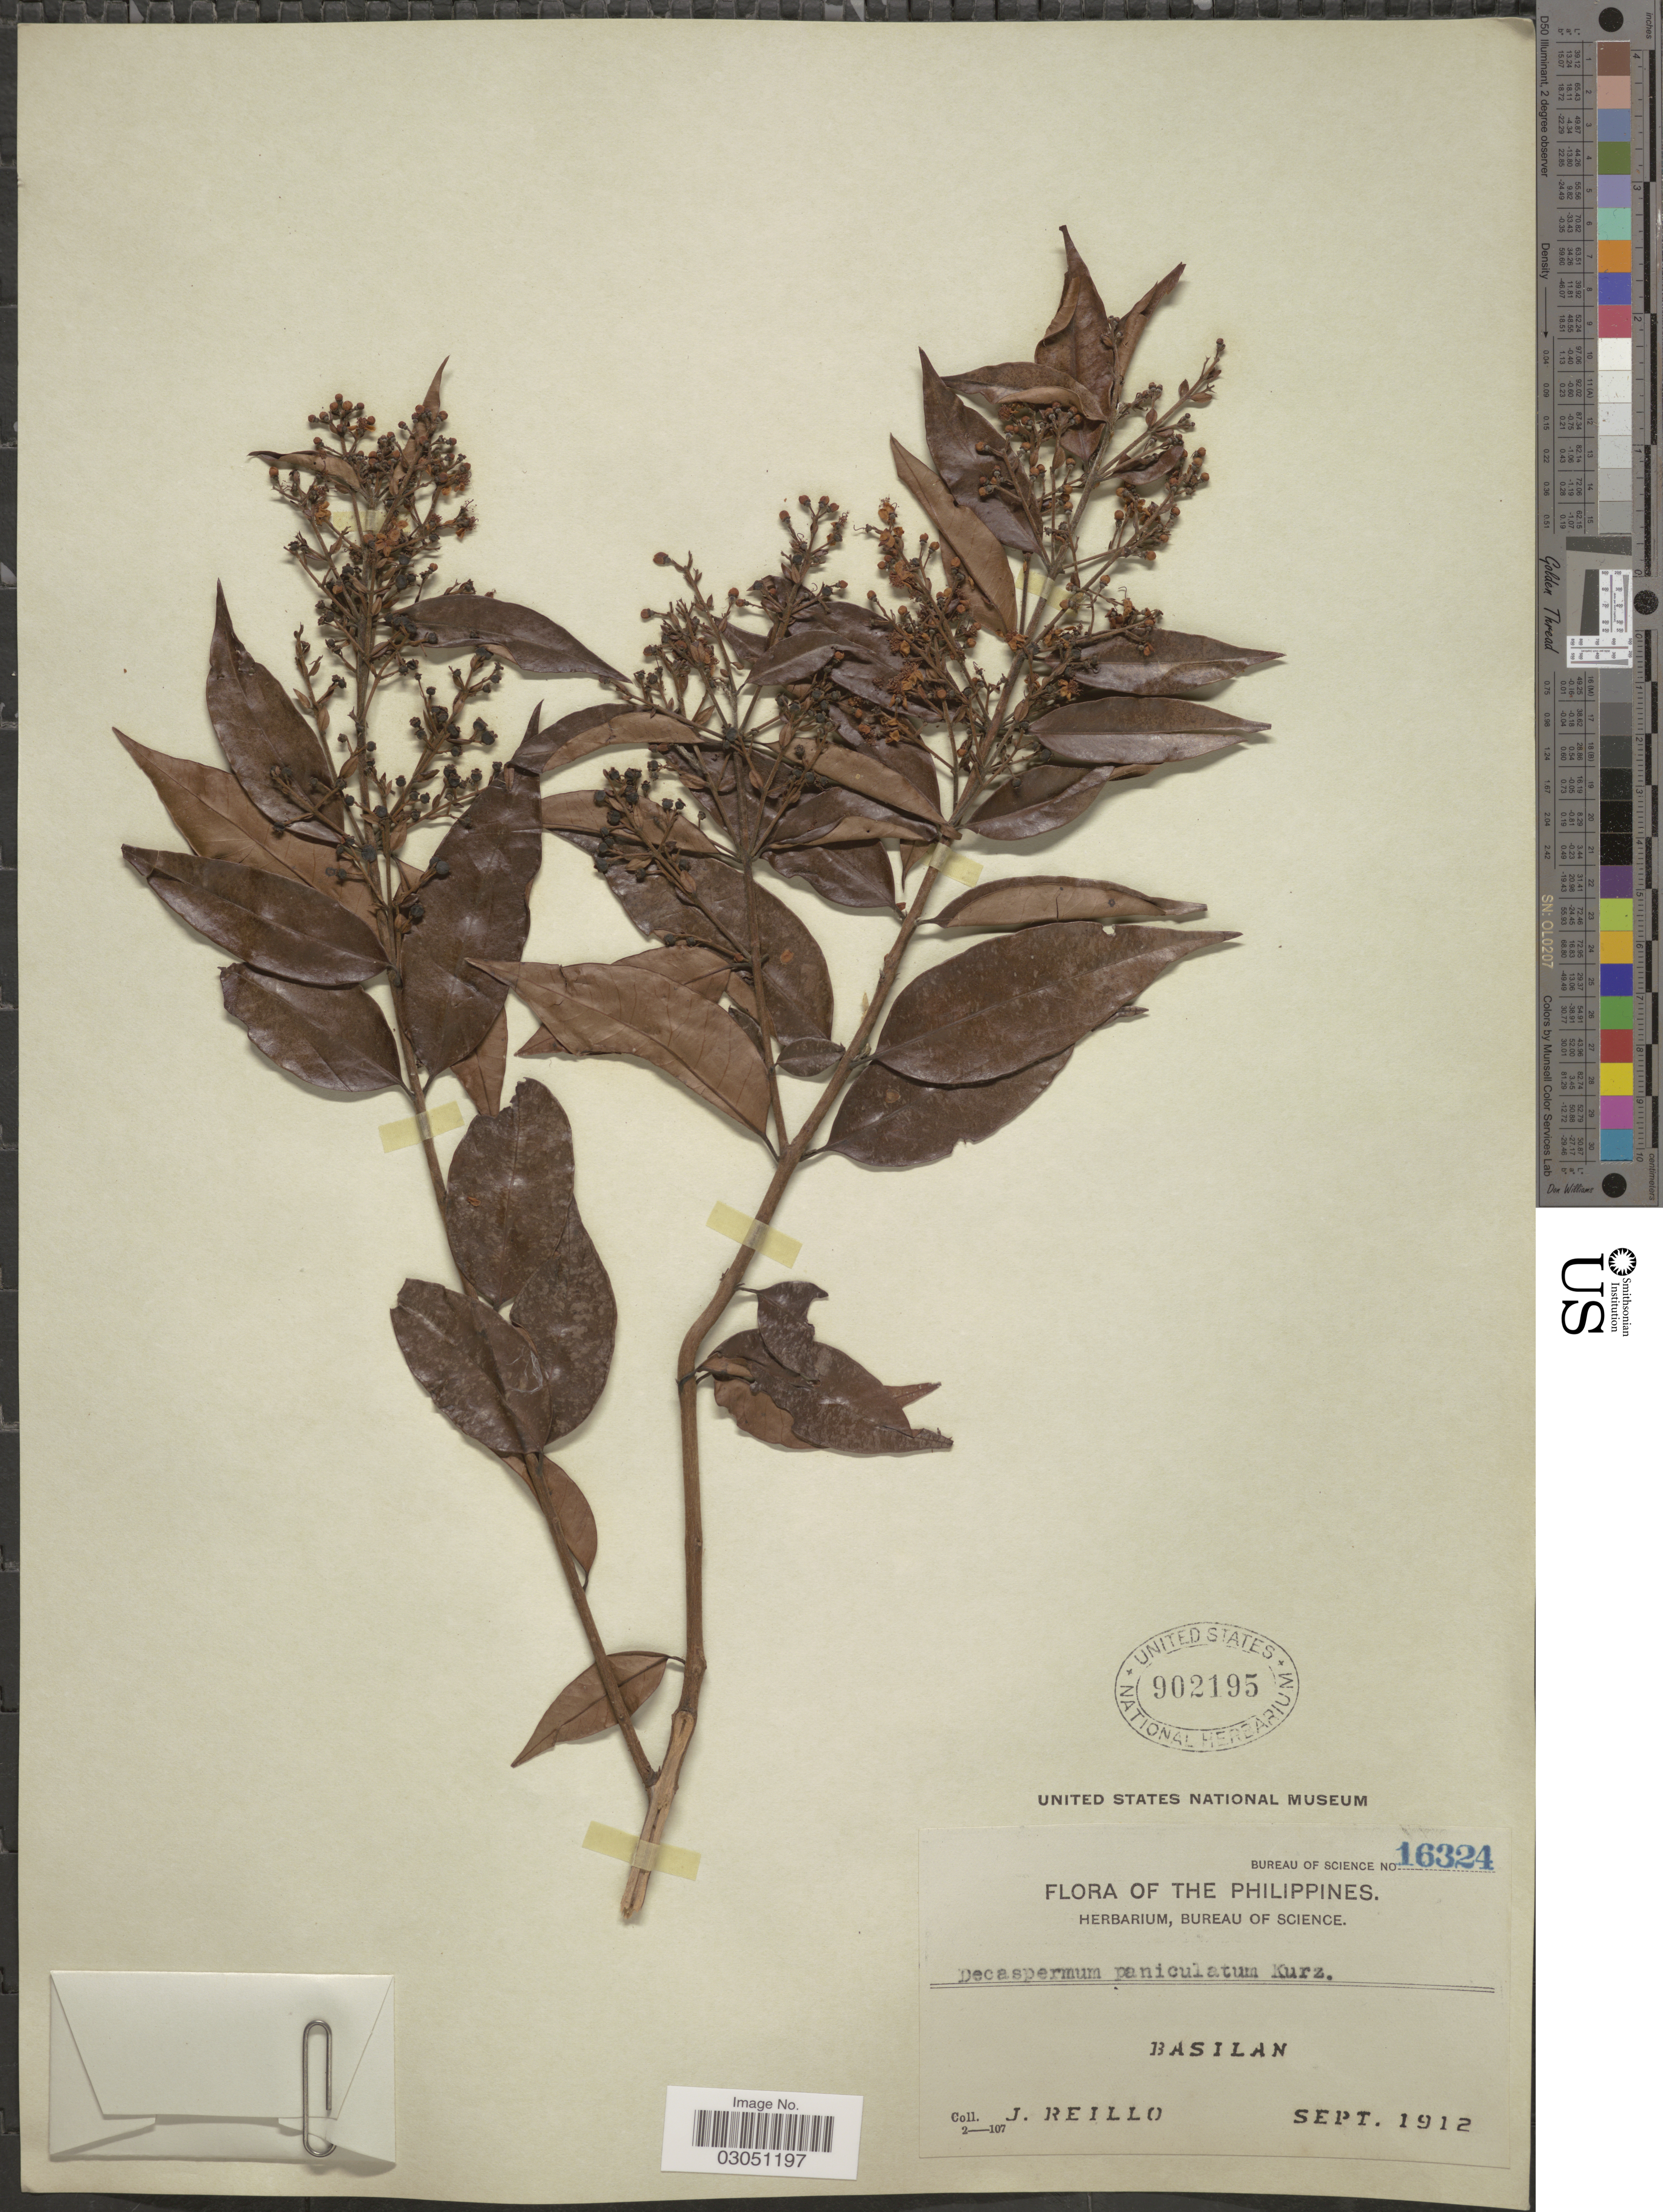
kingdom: Plantae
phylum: Tracheophyta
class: Magnoliopsida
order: Myrtales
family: Myrtaceae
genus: Decaspermum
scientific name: Decaspermum fruticosum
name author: J.R. Forst. & G. Forst.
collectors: J. Reillo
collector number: Bureau of Science 16324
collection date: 1912-09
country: Philippines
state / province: Muslim Mindanao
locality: The Philippines. Basilan.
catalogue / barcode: US 902195